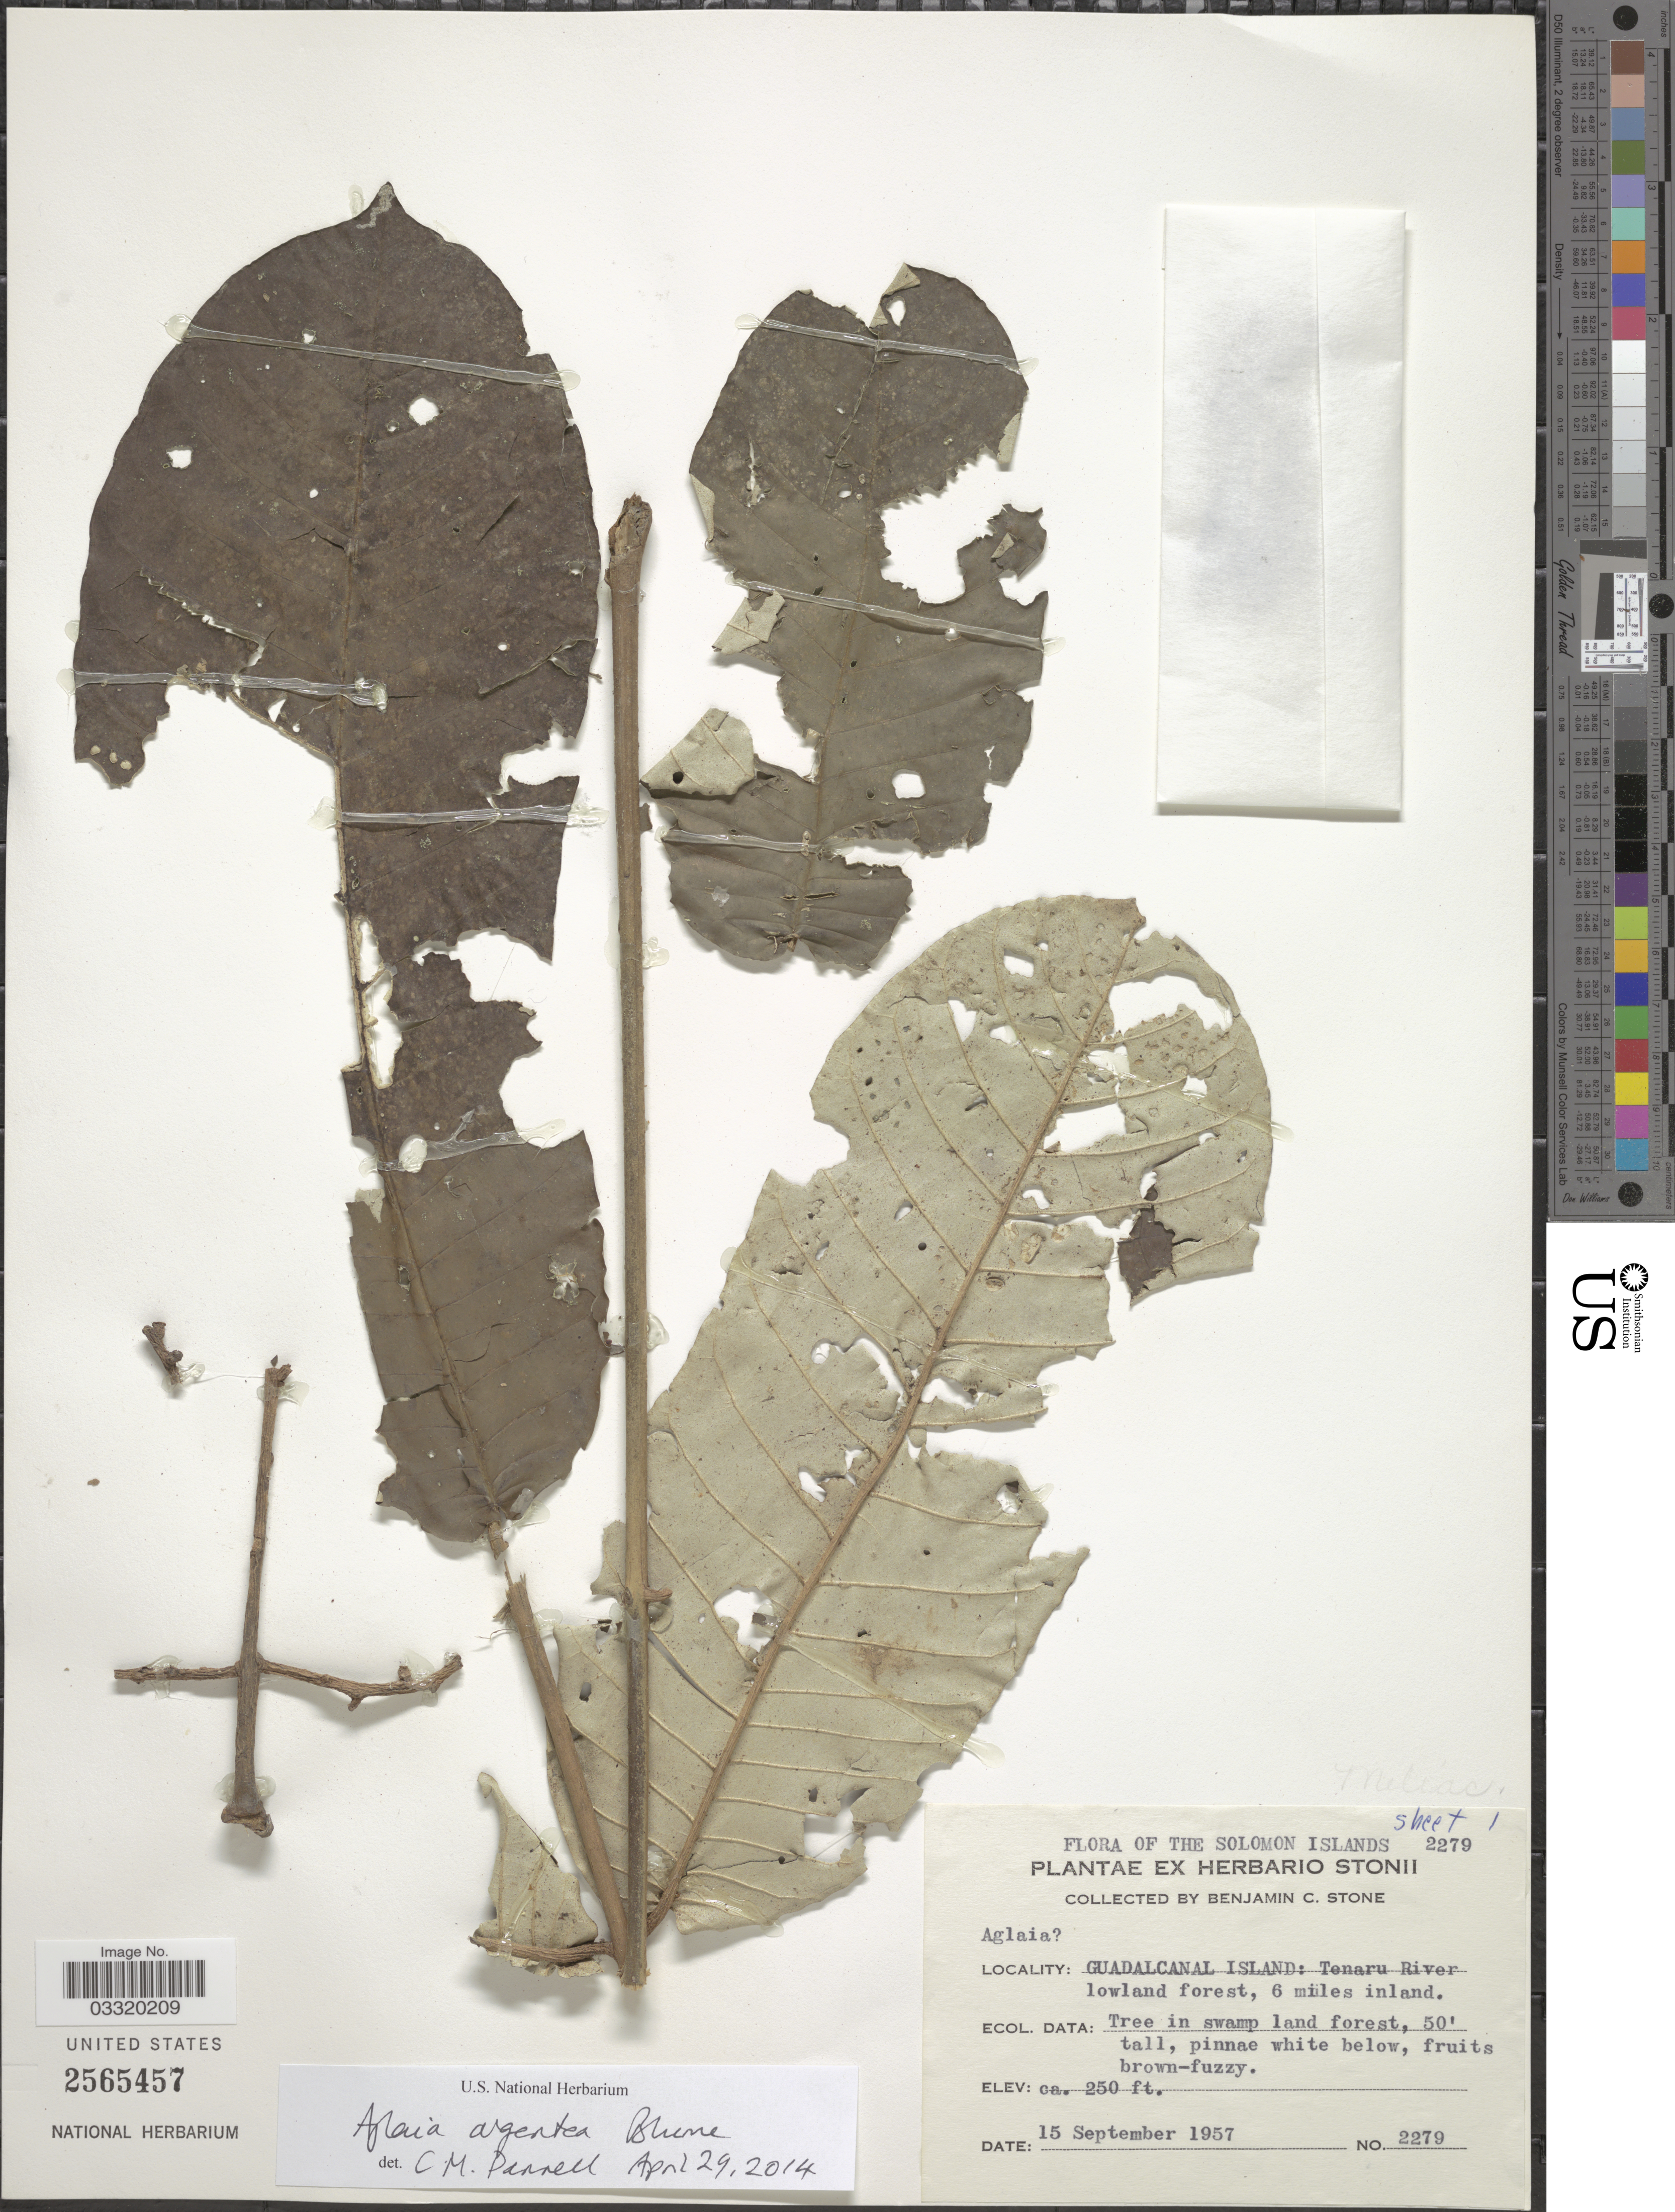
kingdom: Plantae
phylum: Tracheophyta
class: Magnoliopsida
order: Sapindales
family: Meliaceae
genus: Aglaia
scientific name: Aglaia argentea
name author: Blume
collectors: B. C. Stone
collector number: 2279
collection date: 1957-09-15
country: Solomon Islands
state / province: Solomon Islands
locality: Guadalcanal Island: Tenaru River lowland forest, 6 miles inland.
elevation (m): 76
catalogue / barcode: US 2565457